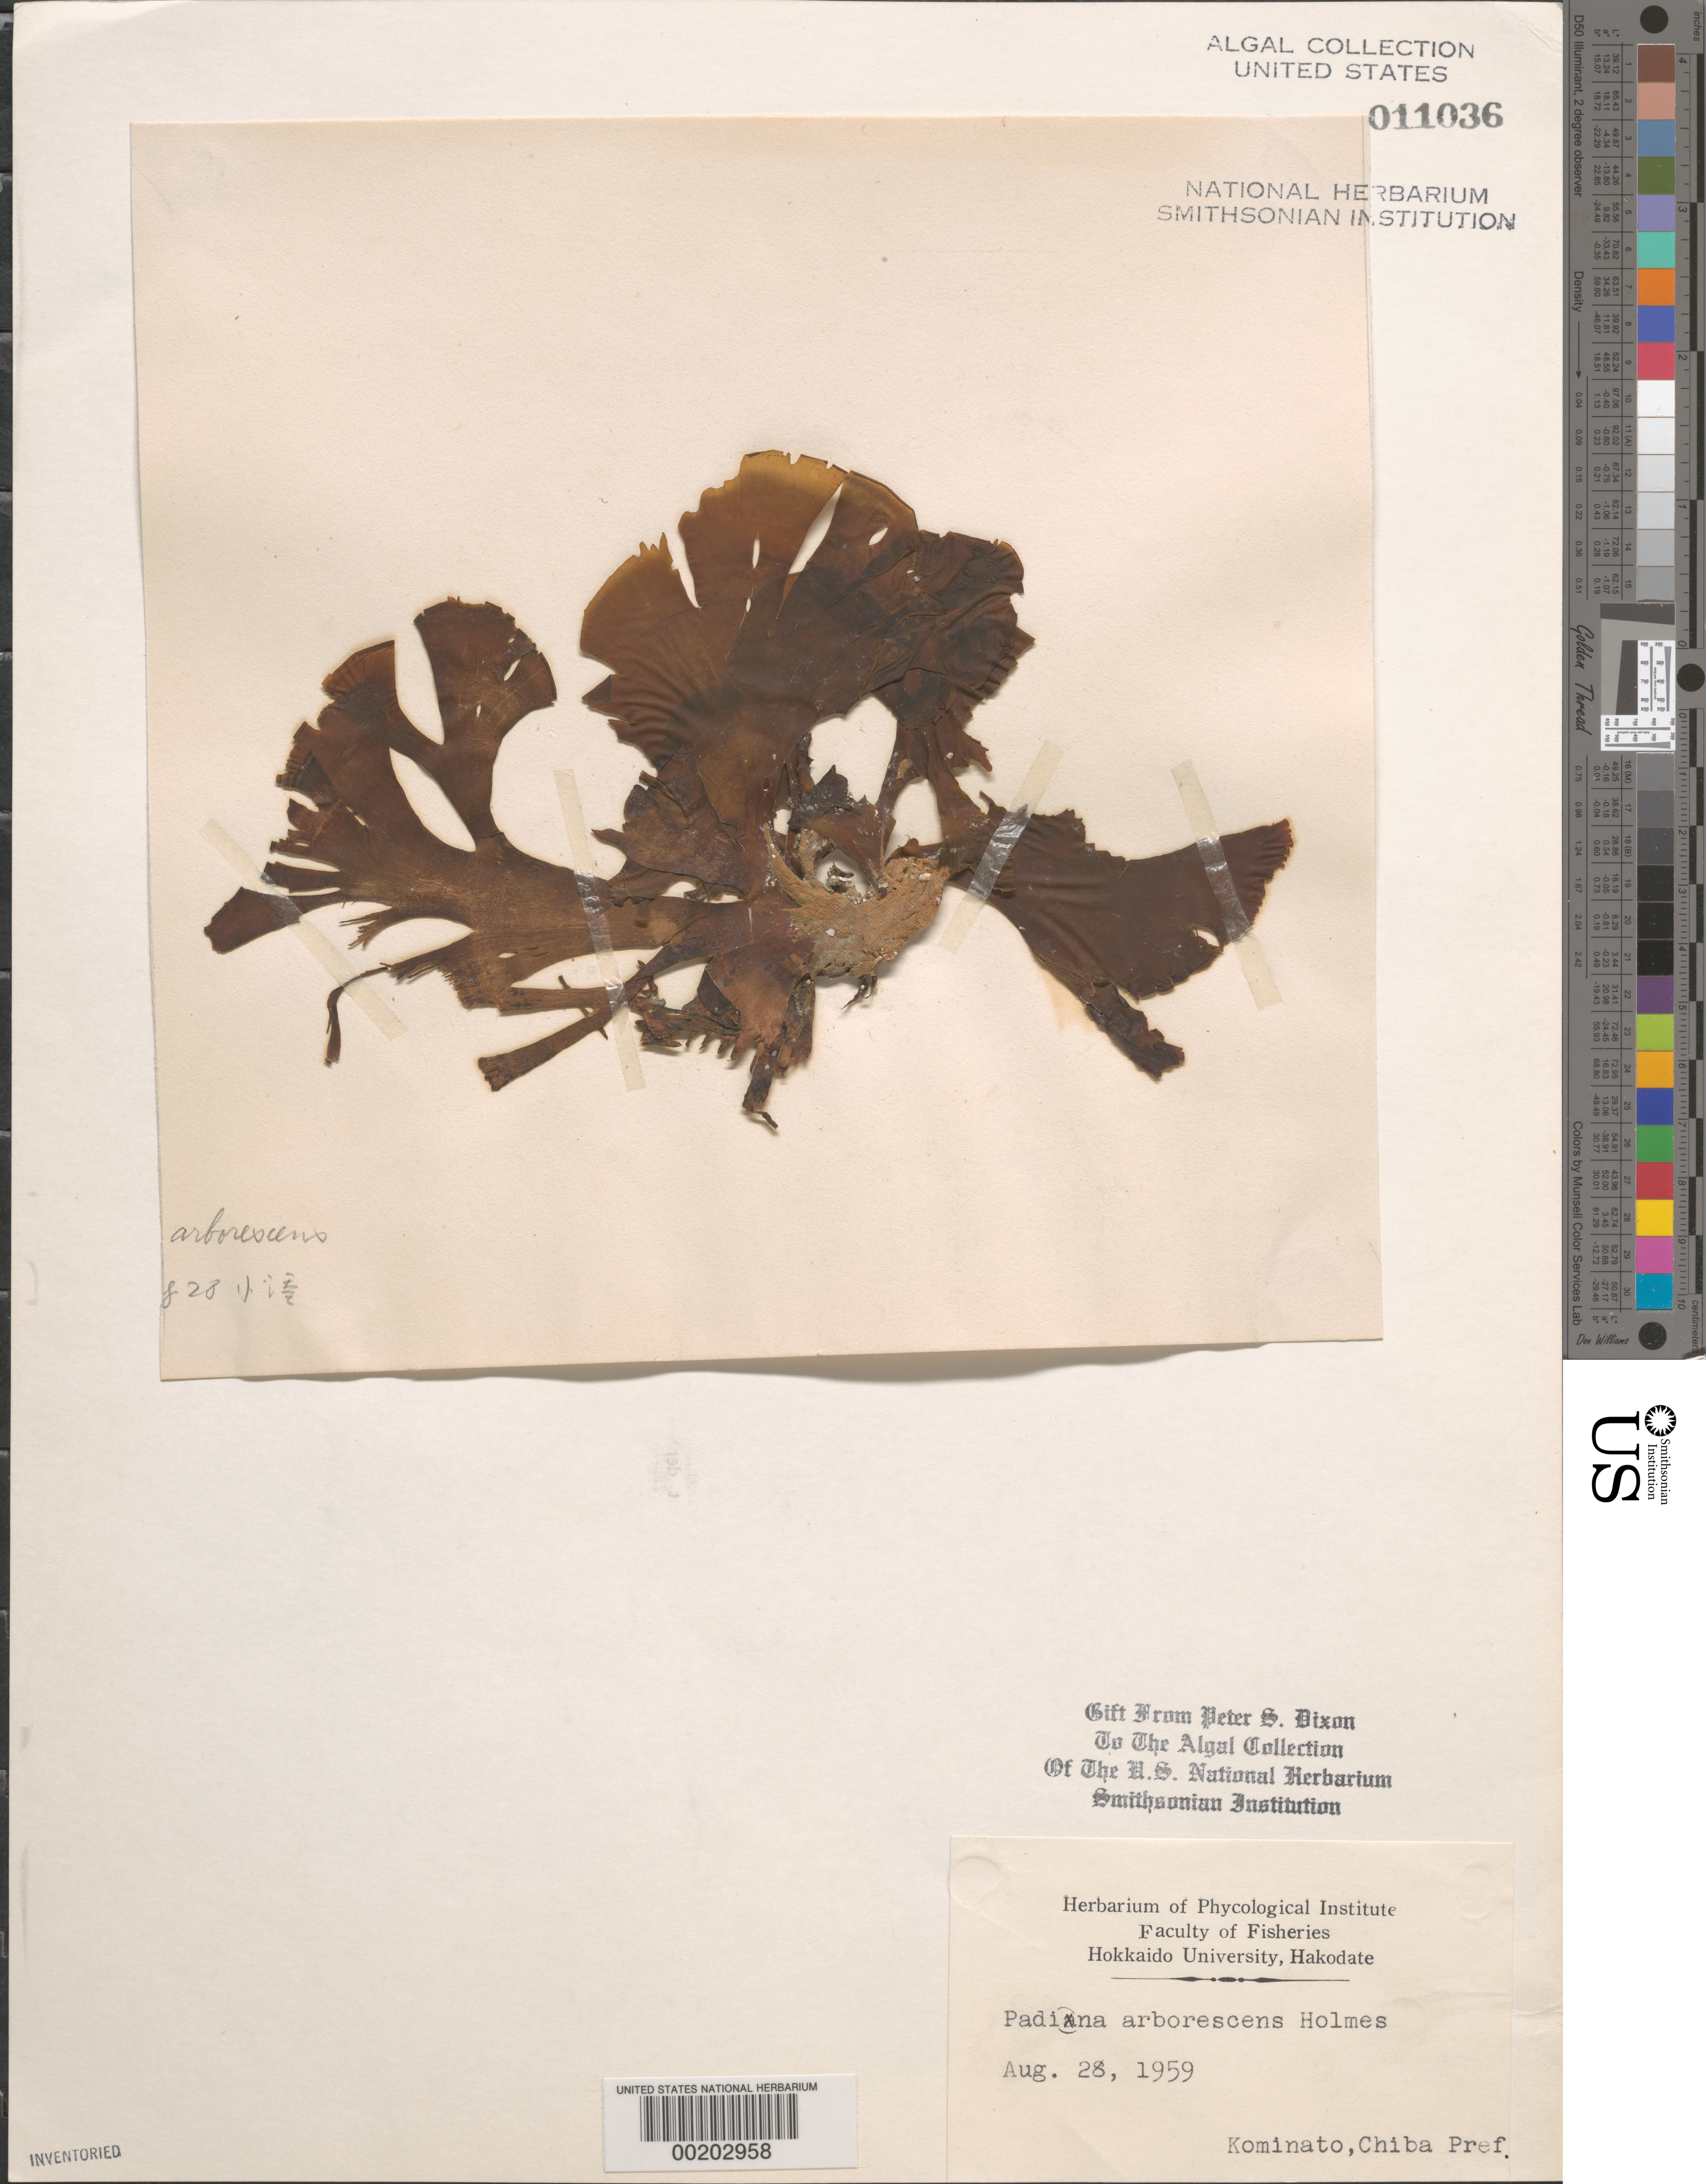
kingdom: Chromista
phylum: Ochrophyta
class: Phaeophyceae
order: Dictyotales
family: Dictyotaceae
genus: Padina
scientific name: Padina arborescens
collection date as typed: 28 Aug 1959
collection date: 1959-08-28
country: Japan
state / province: Tiba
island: Honshu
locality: Kominato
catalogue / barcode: US 11036